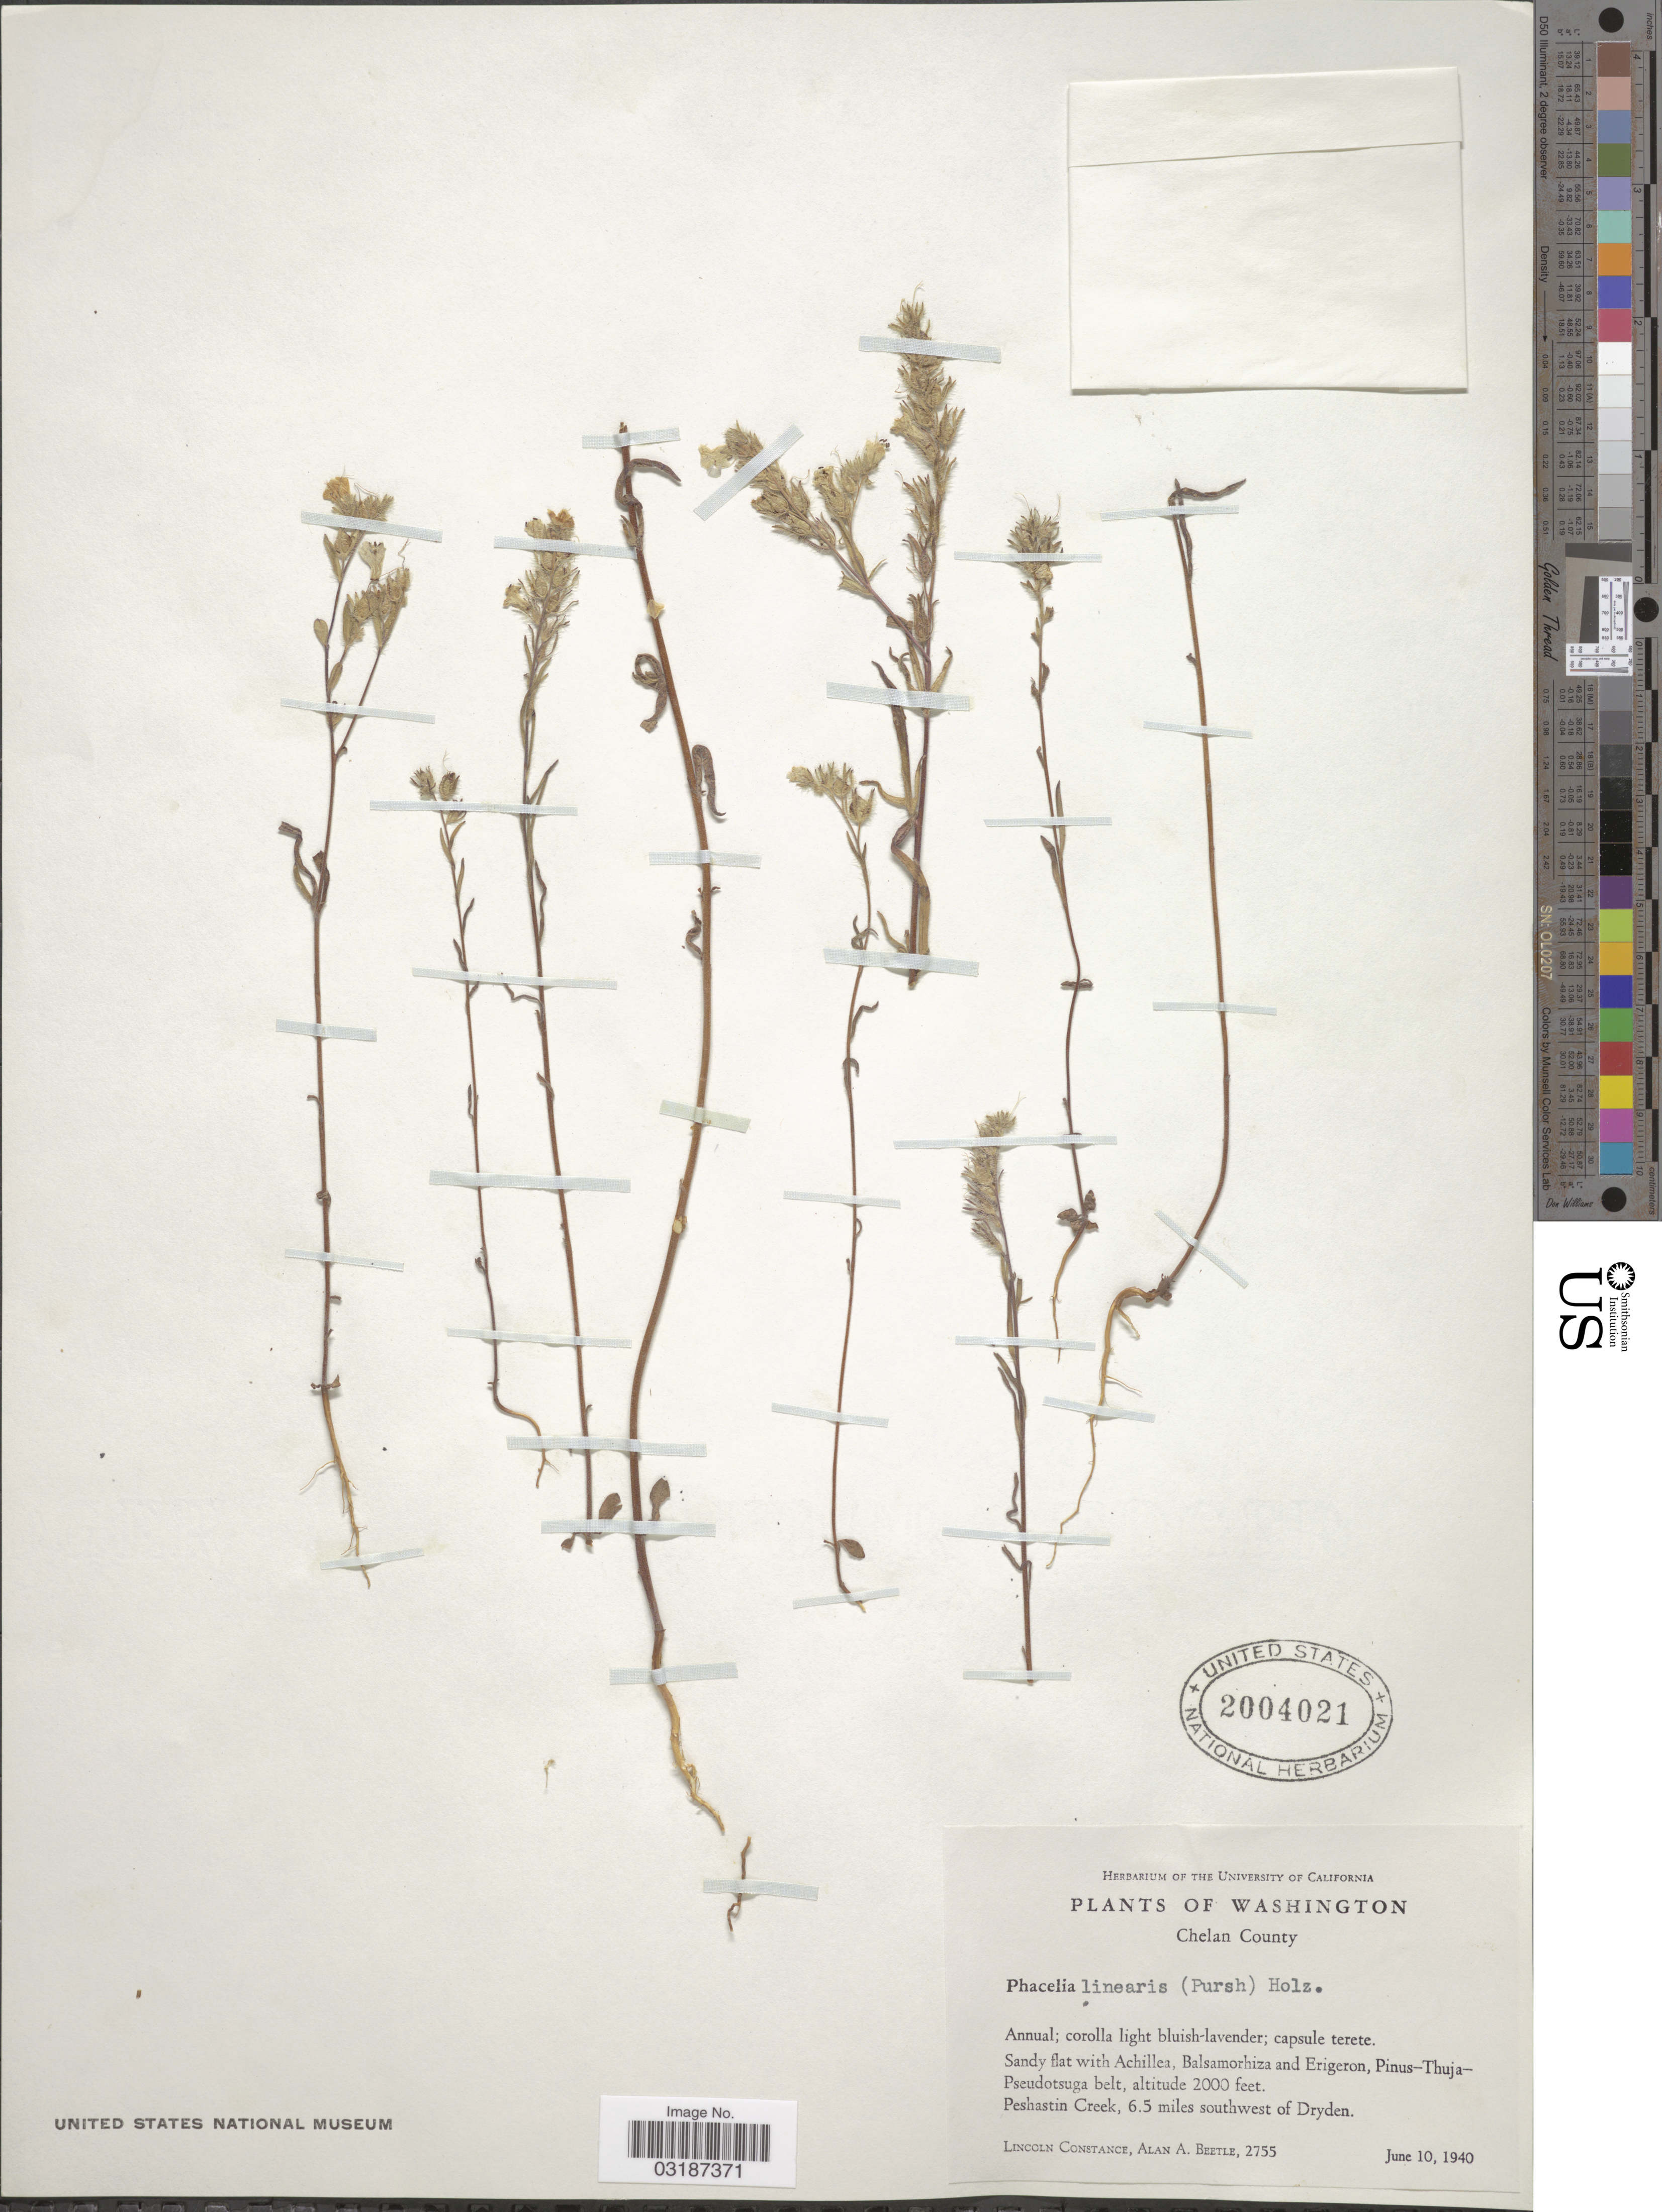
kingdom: Plantae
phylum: Tracheophyta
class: Magnoliopsida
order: Boraginales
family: Hydrophyllaceae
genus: Phacelia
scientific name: Phacelia linearis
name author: (Pursh) Holz.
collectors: L. Constance & A. A. Beetle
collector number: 2755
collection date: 1940-06-10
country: United States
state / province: Washington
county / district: Chelan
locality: Chelan County. Peshastin Creek, 6.5 miles southwest of Dryden.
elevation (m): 610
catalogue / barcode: US 2004021